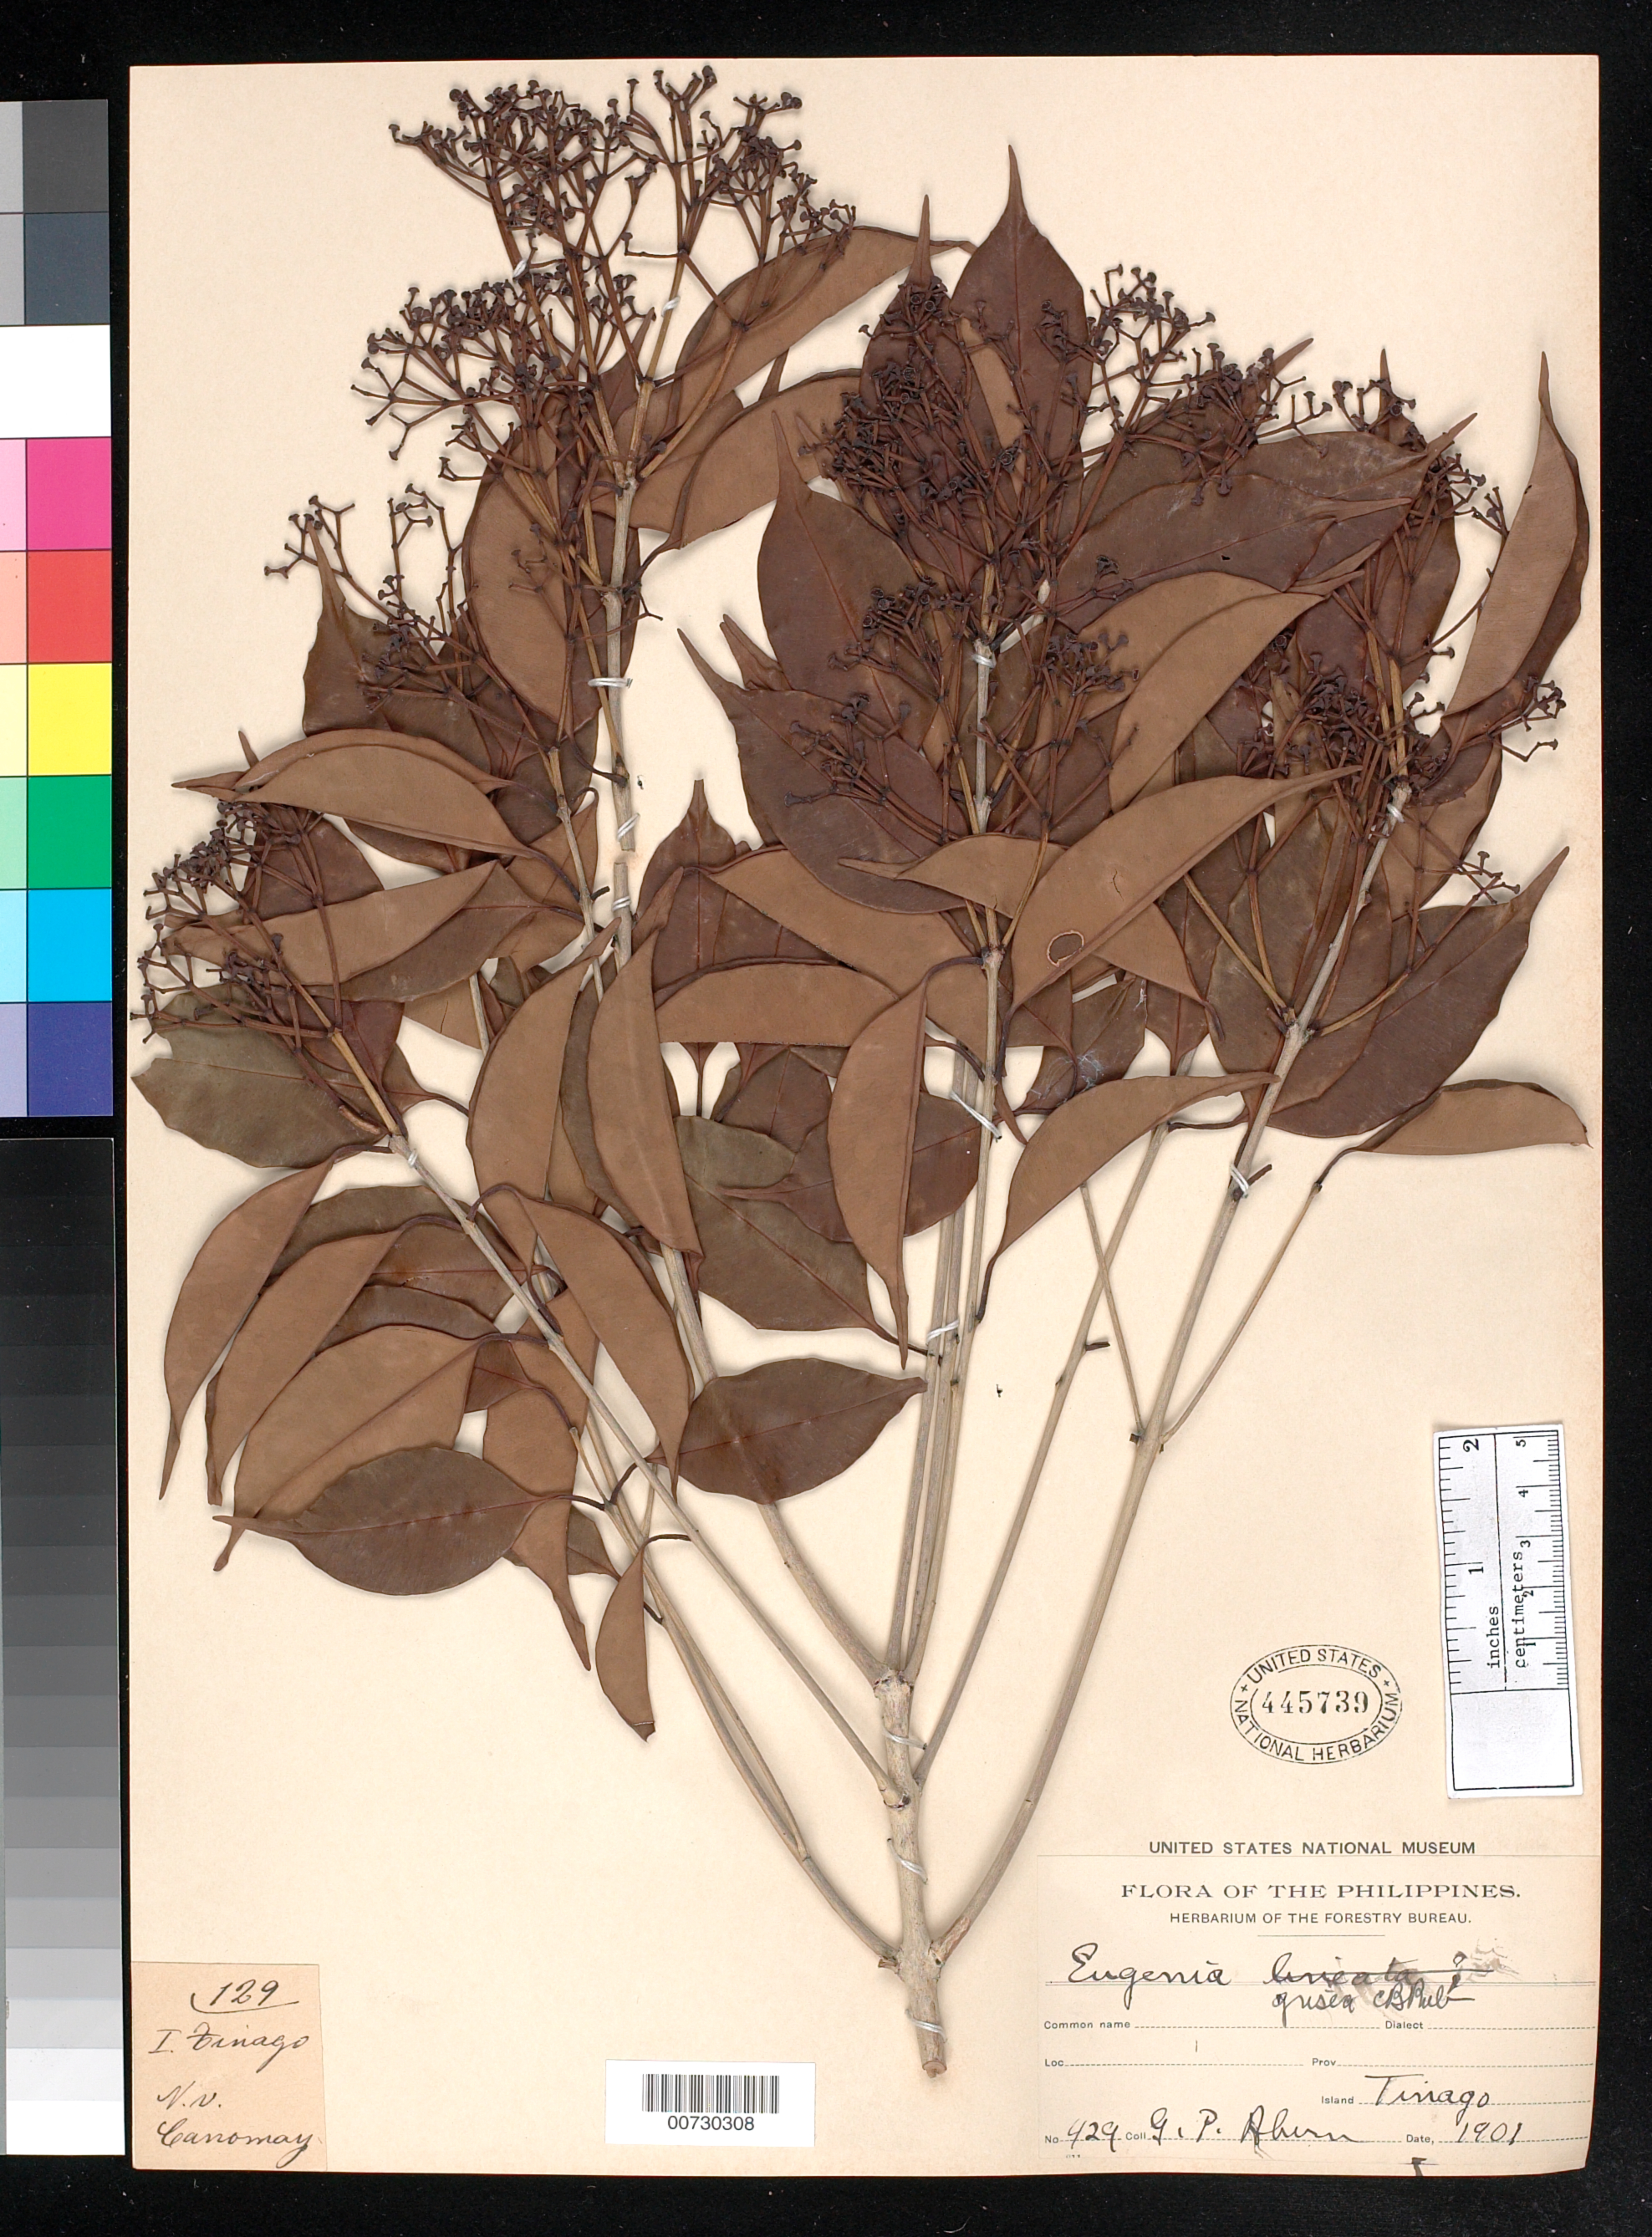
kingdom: Plantae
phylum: Tracheophyta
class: Magnoliopsida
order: Myrtales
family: Myrtaceae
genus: Syzygium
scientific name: Syzygium griseum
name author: (C.B. Rob.) Airy Shaw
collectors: G. Ahern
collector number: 429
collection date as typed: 1901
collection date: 1901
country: Philippines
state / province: Bicol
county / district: Camarines Norte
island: Tinago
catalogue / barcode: US 445739